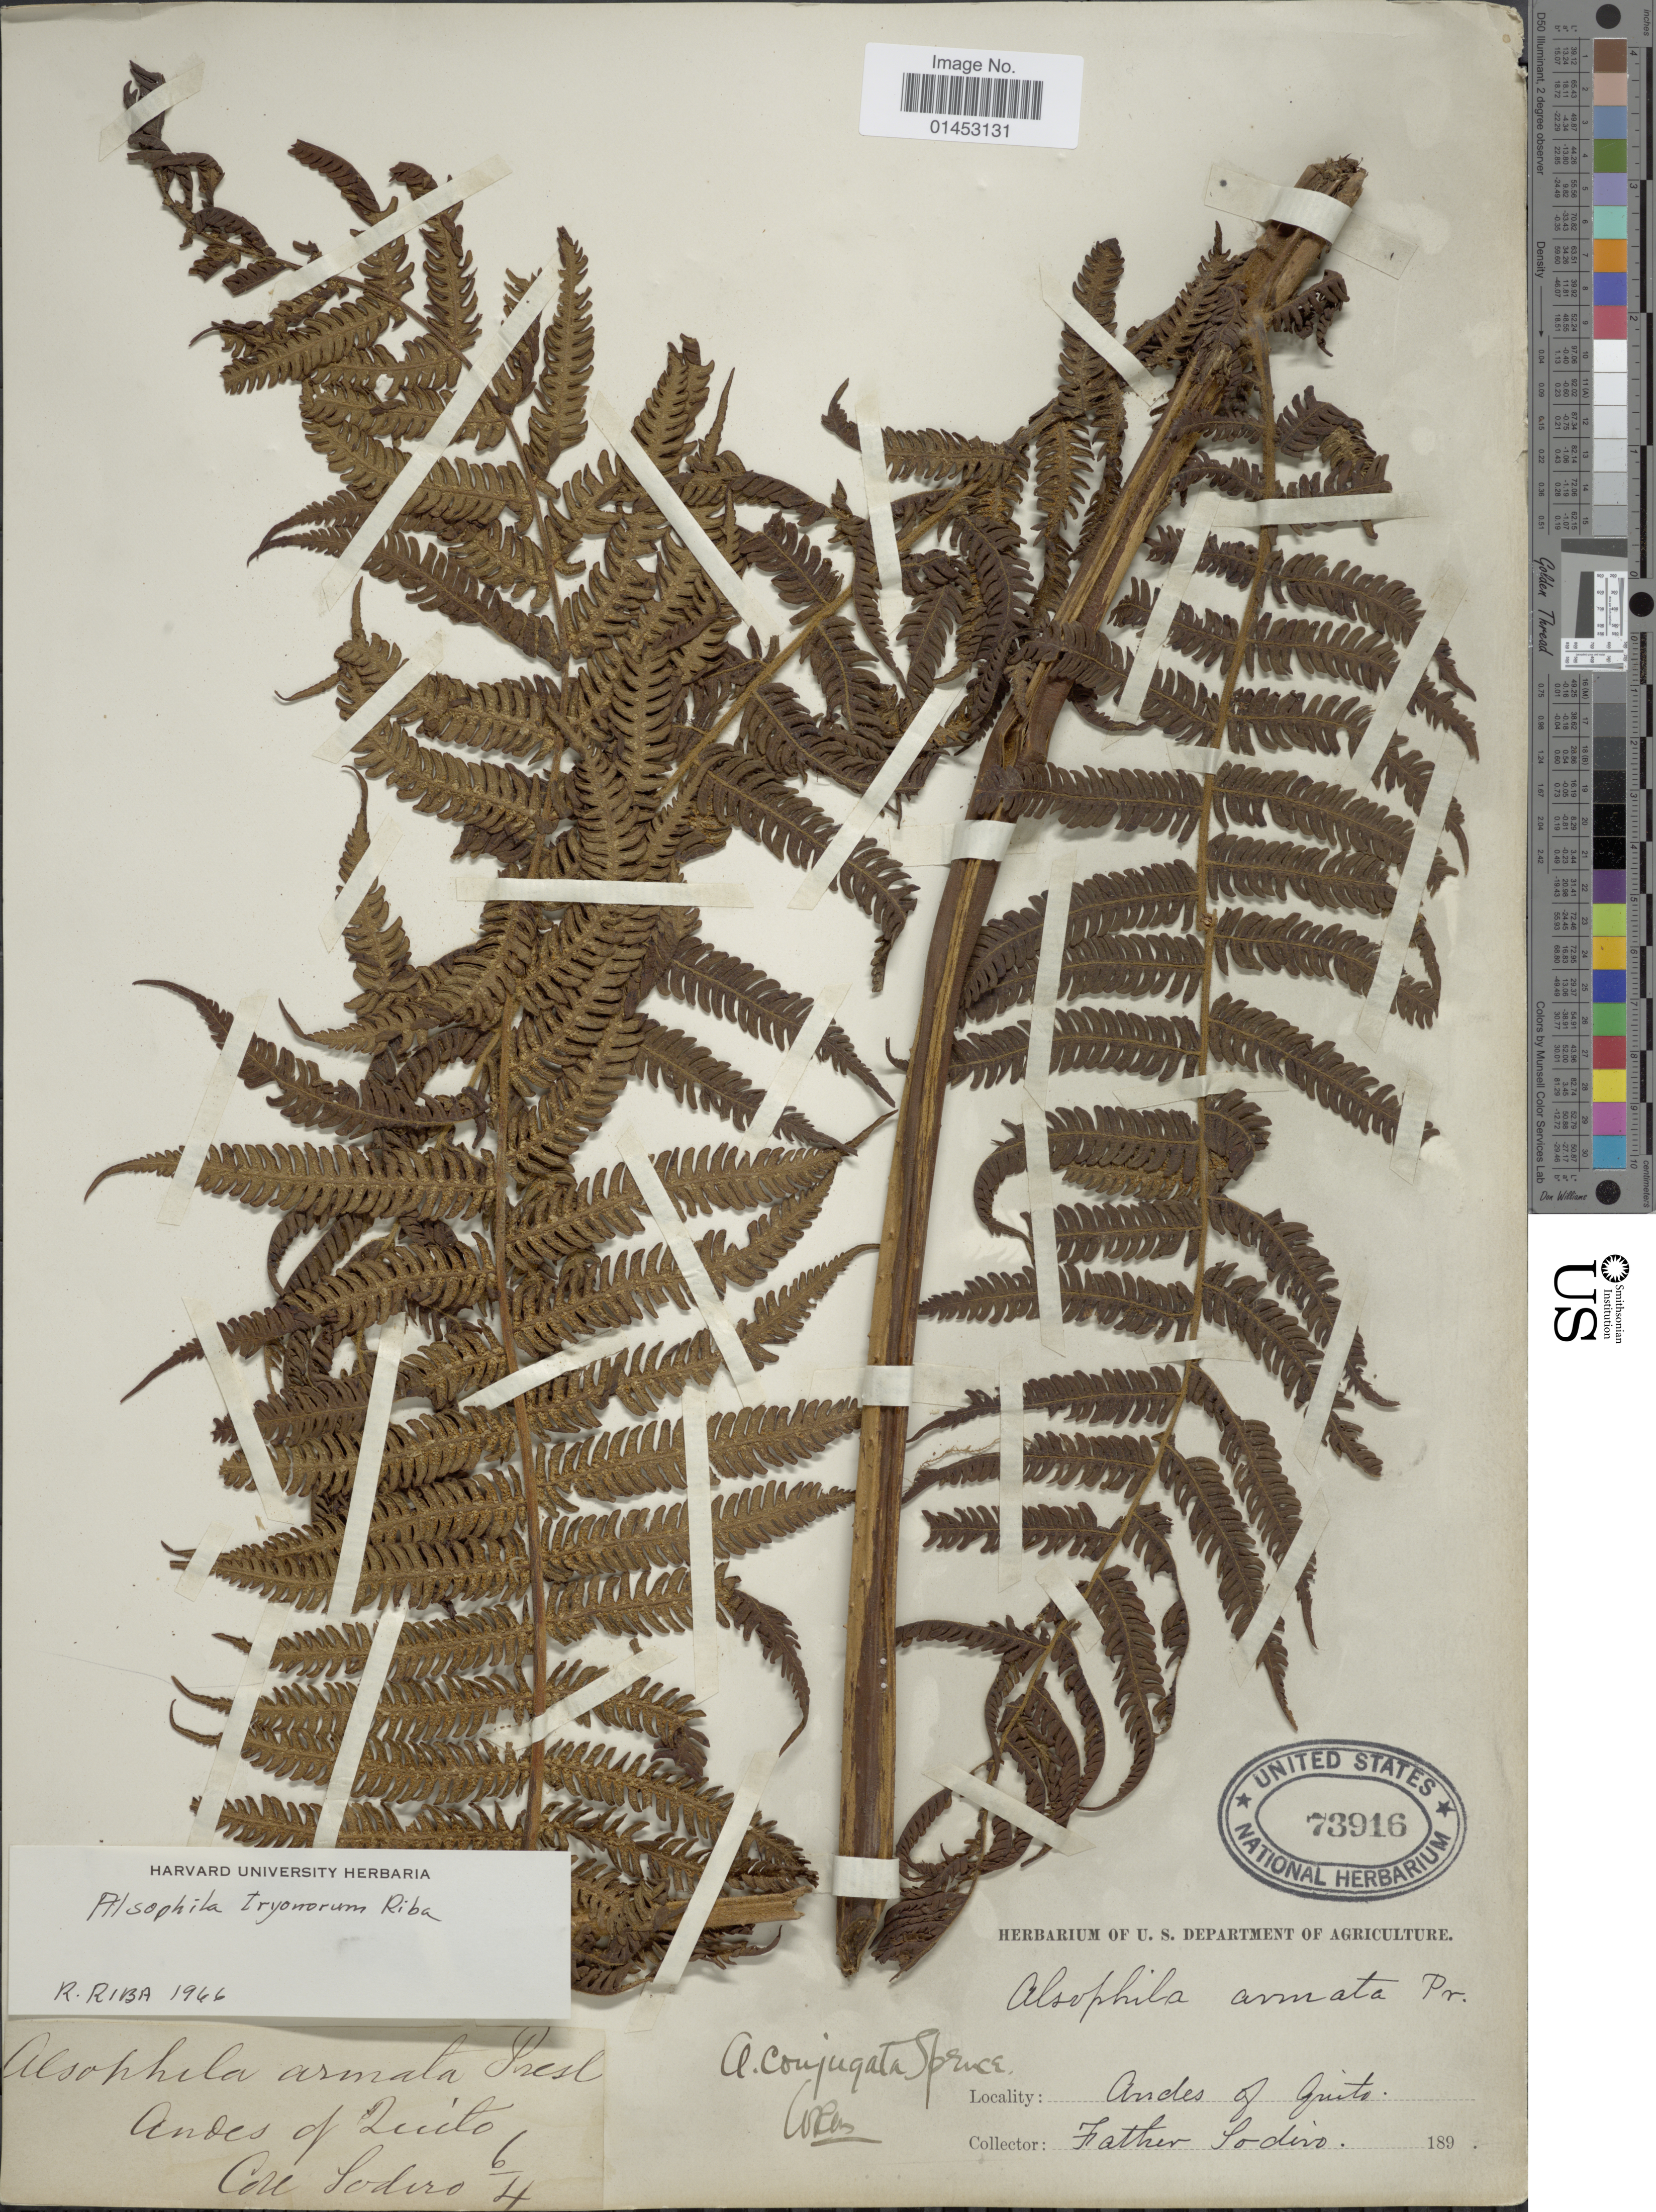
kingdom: Plantae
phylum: Tracheophyta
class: Polypodiopsida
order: Cyatheales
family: Cyatheaceae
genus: Cyathea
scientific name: Cyathea tryonorum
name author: (Riba) Lellinger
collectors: Sodiro, --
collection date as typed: Transcribed d/m/y: /6/7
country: Ecuador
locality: Andes of Quito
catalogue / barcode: US 73916